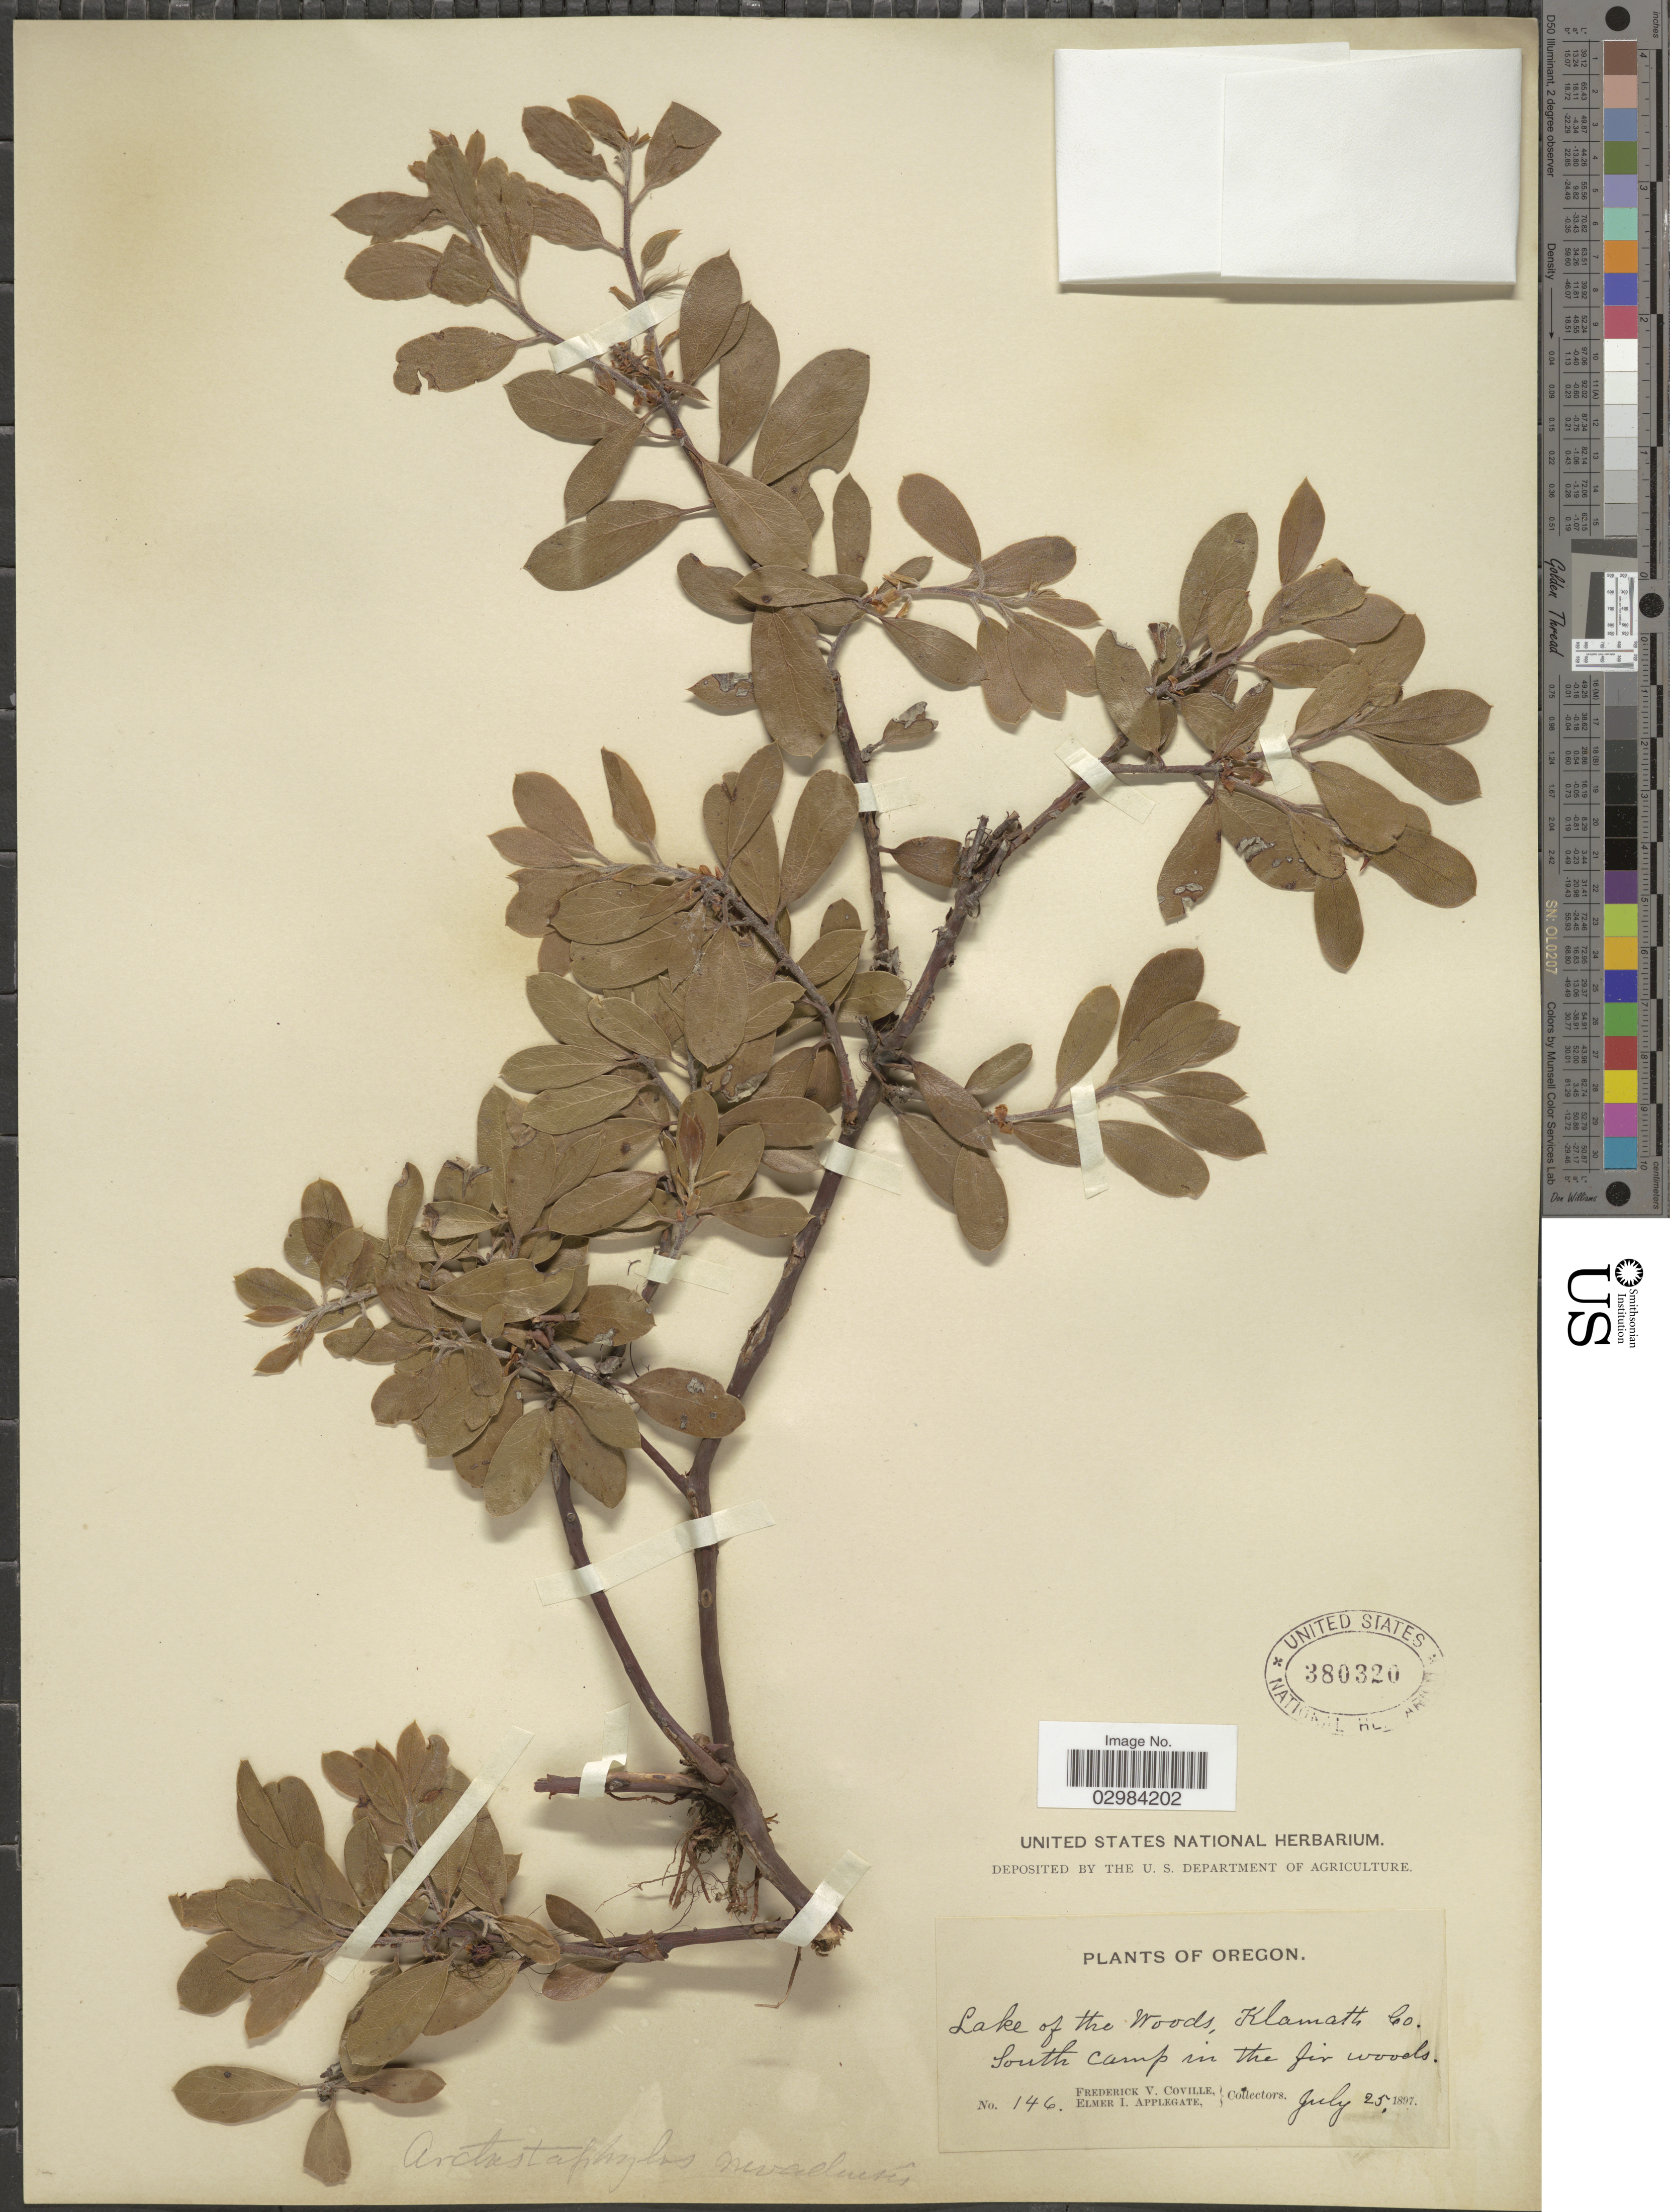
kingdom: Plantae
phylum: Tracheophyta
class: Magnoliopsida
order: Ericales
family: Ericaceae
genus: Arctostaphylos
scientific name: Arctostaphylos nevadensis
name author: A. Gray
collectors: F. V. Coville & E. I. Applegate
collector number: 146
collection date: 1891-07-25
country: United States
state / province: Oregon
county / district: Klamath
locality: Lake of the Woods, Klamath Co., South Camp in the fir woods.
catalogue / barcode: US 380320